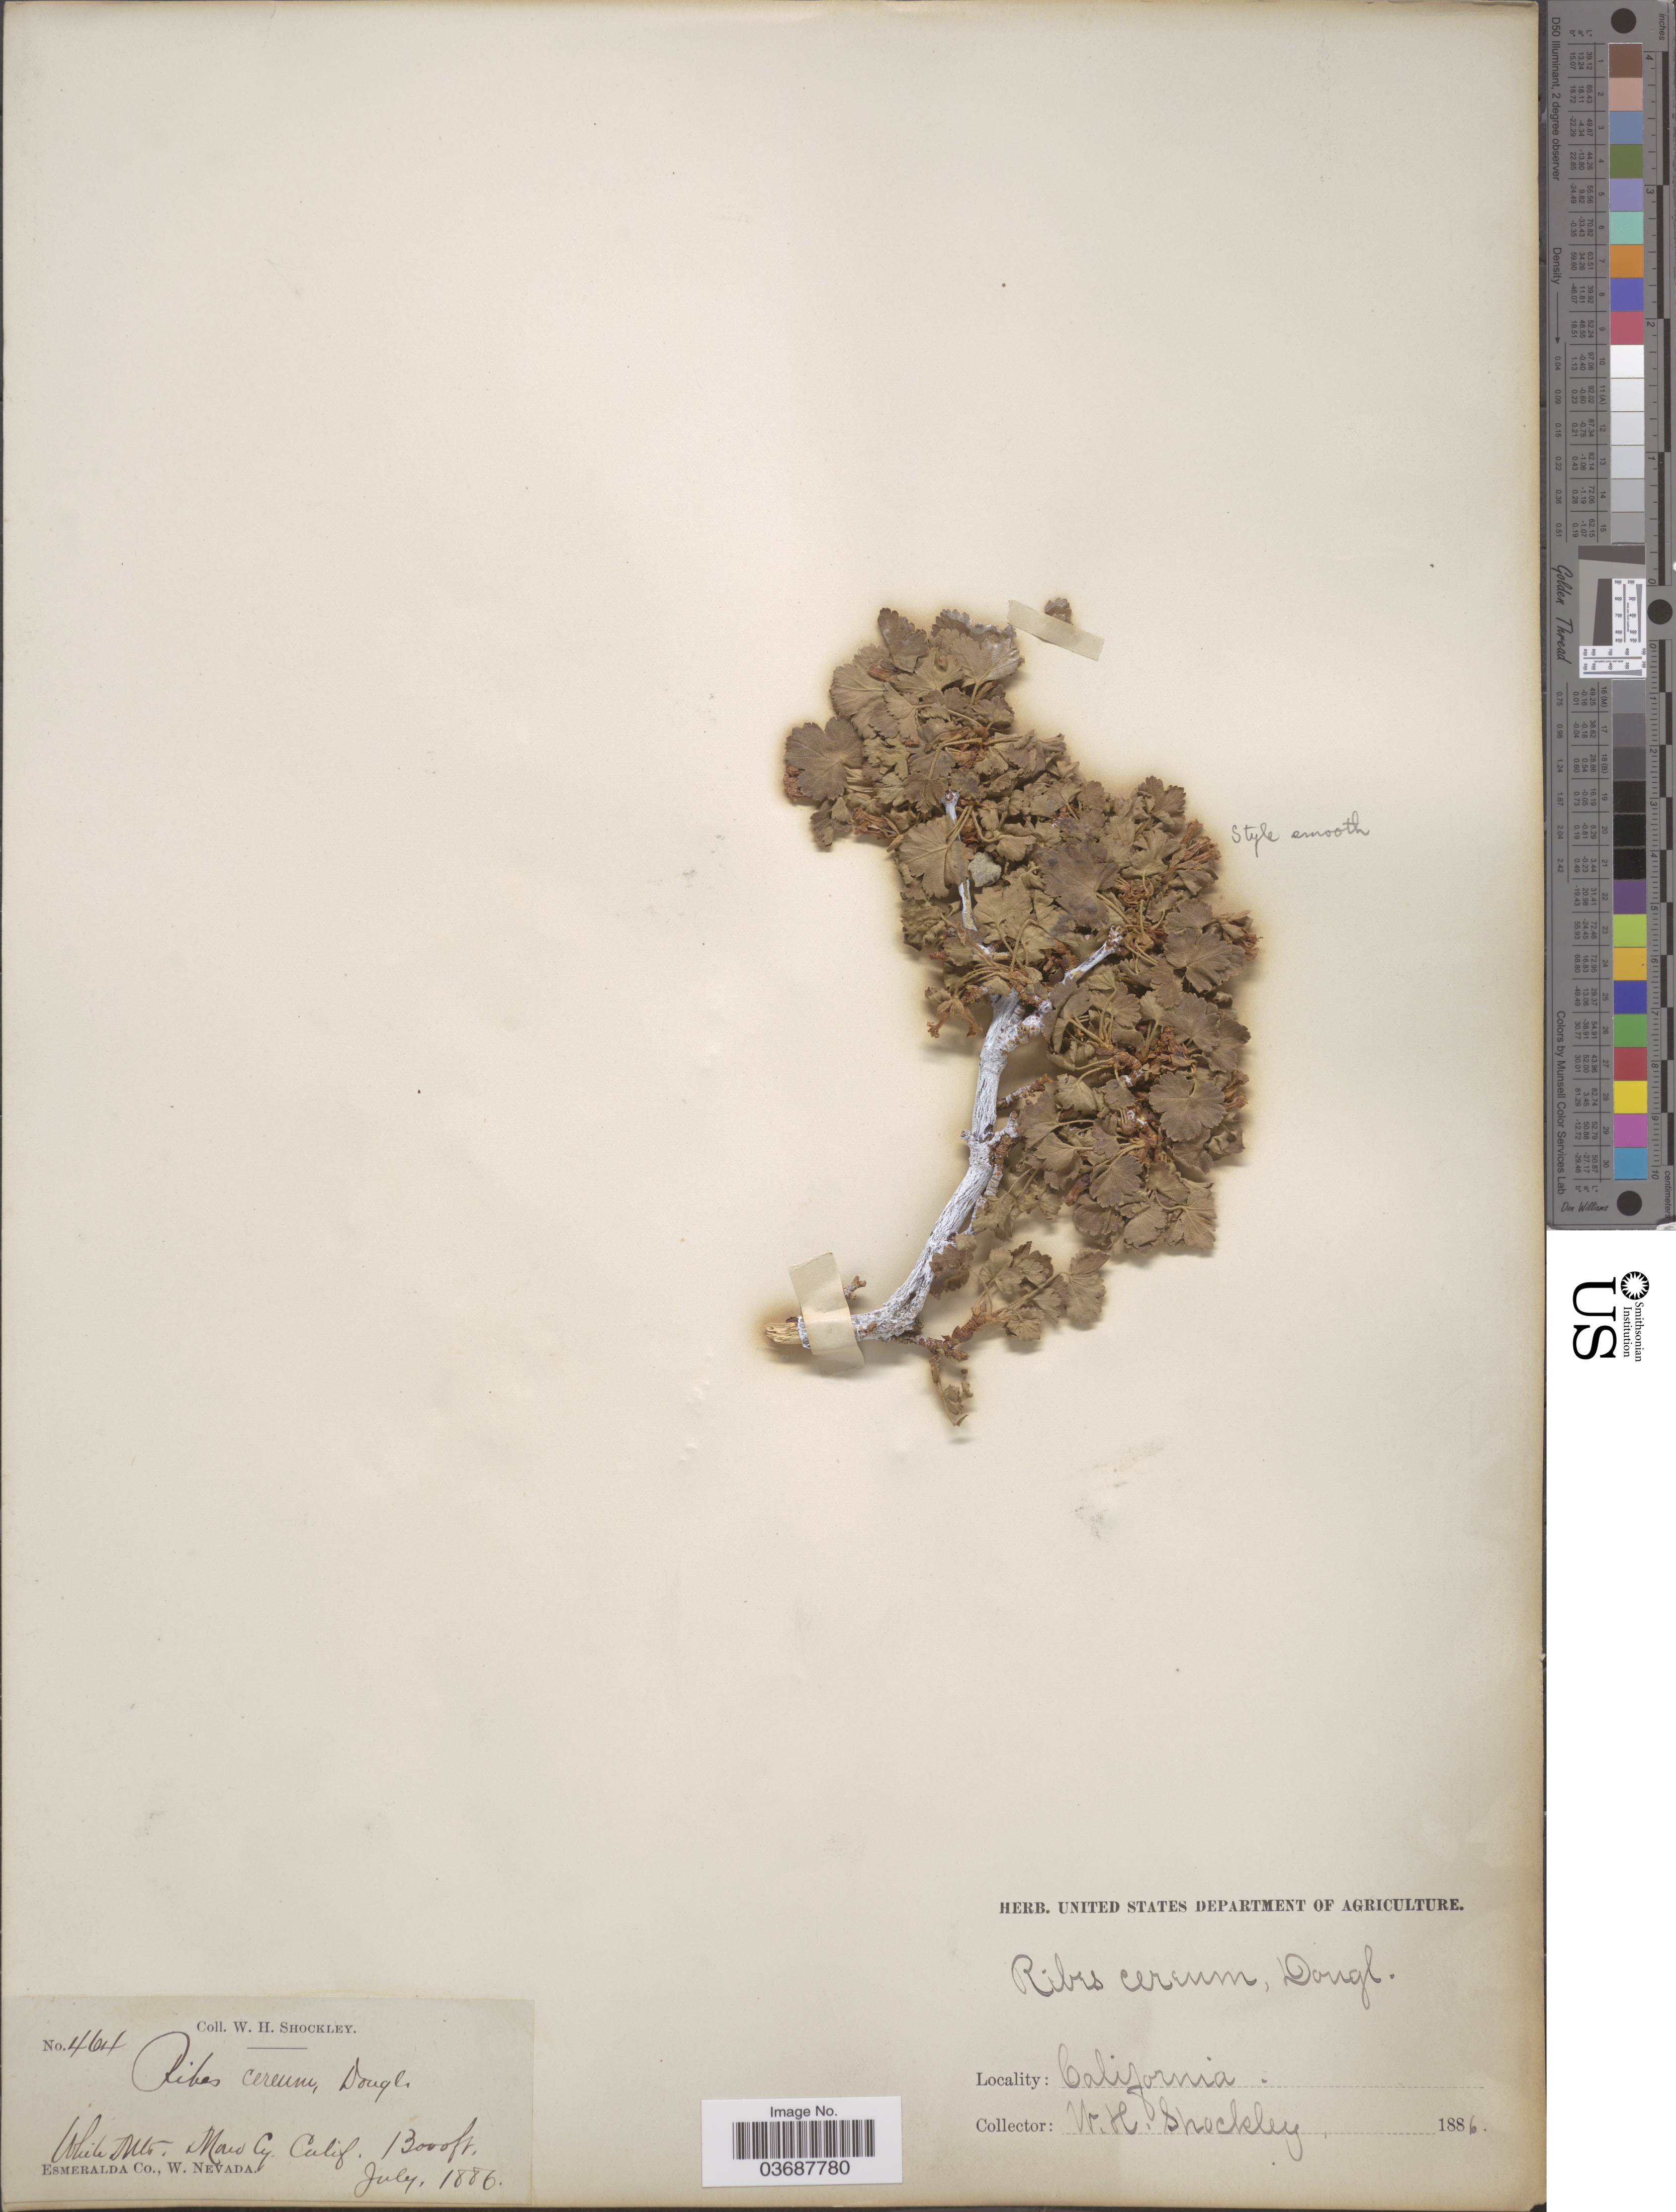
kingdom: Plantae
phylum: Tracheophyta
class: Magnoliopsida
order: Saxifragales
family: Grossulariaceae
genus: Ribes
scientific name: Ribes inebrians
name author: Lindl.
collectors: W. Shockley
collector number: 464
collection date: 1886-07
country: United States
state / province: California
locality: White Mts. Mono Cy.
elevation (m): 3962